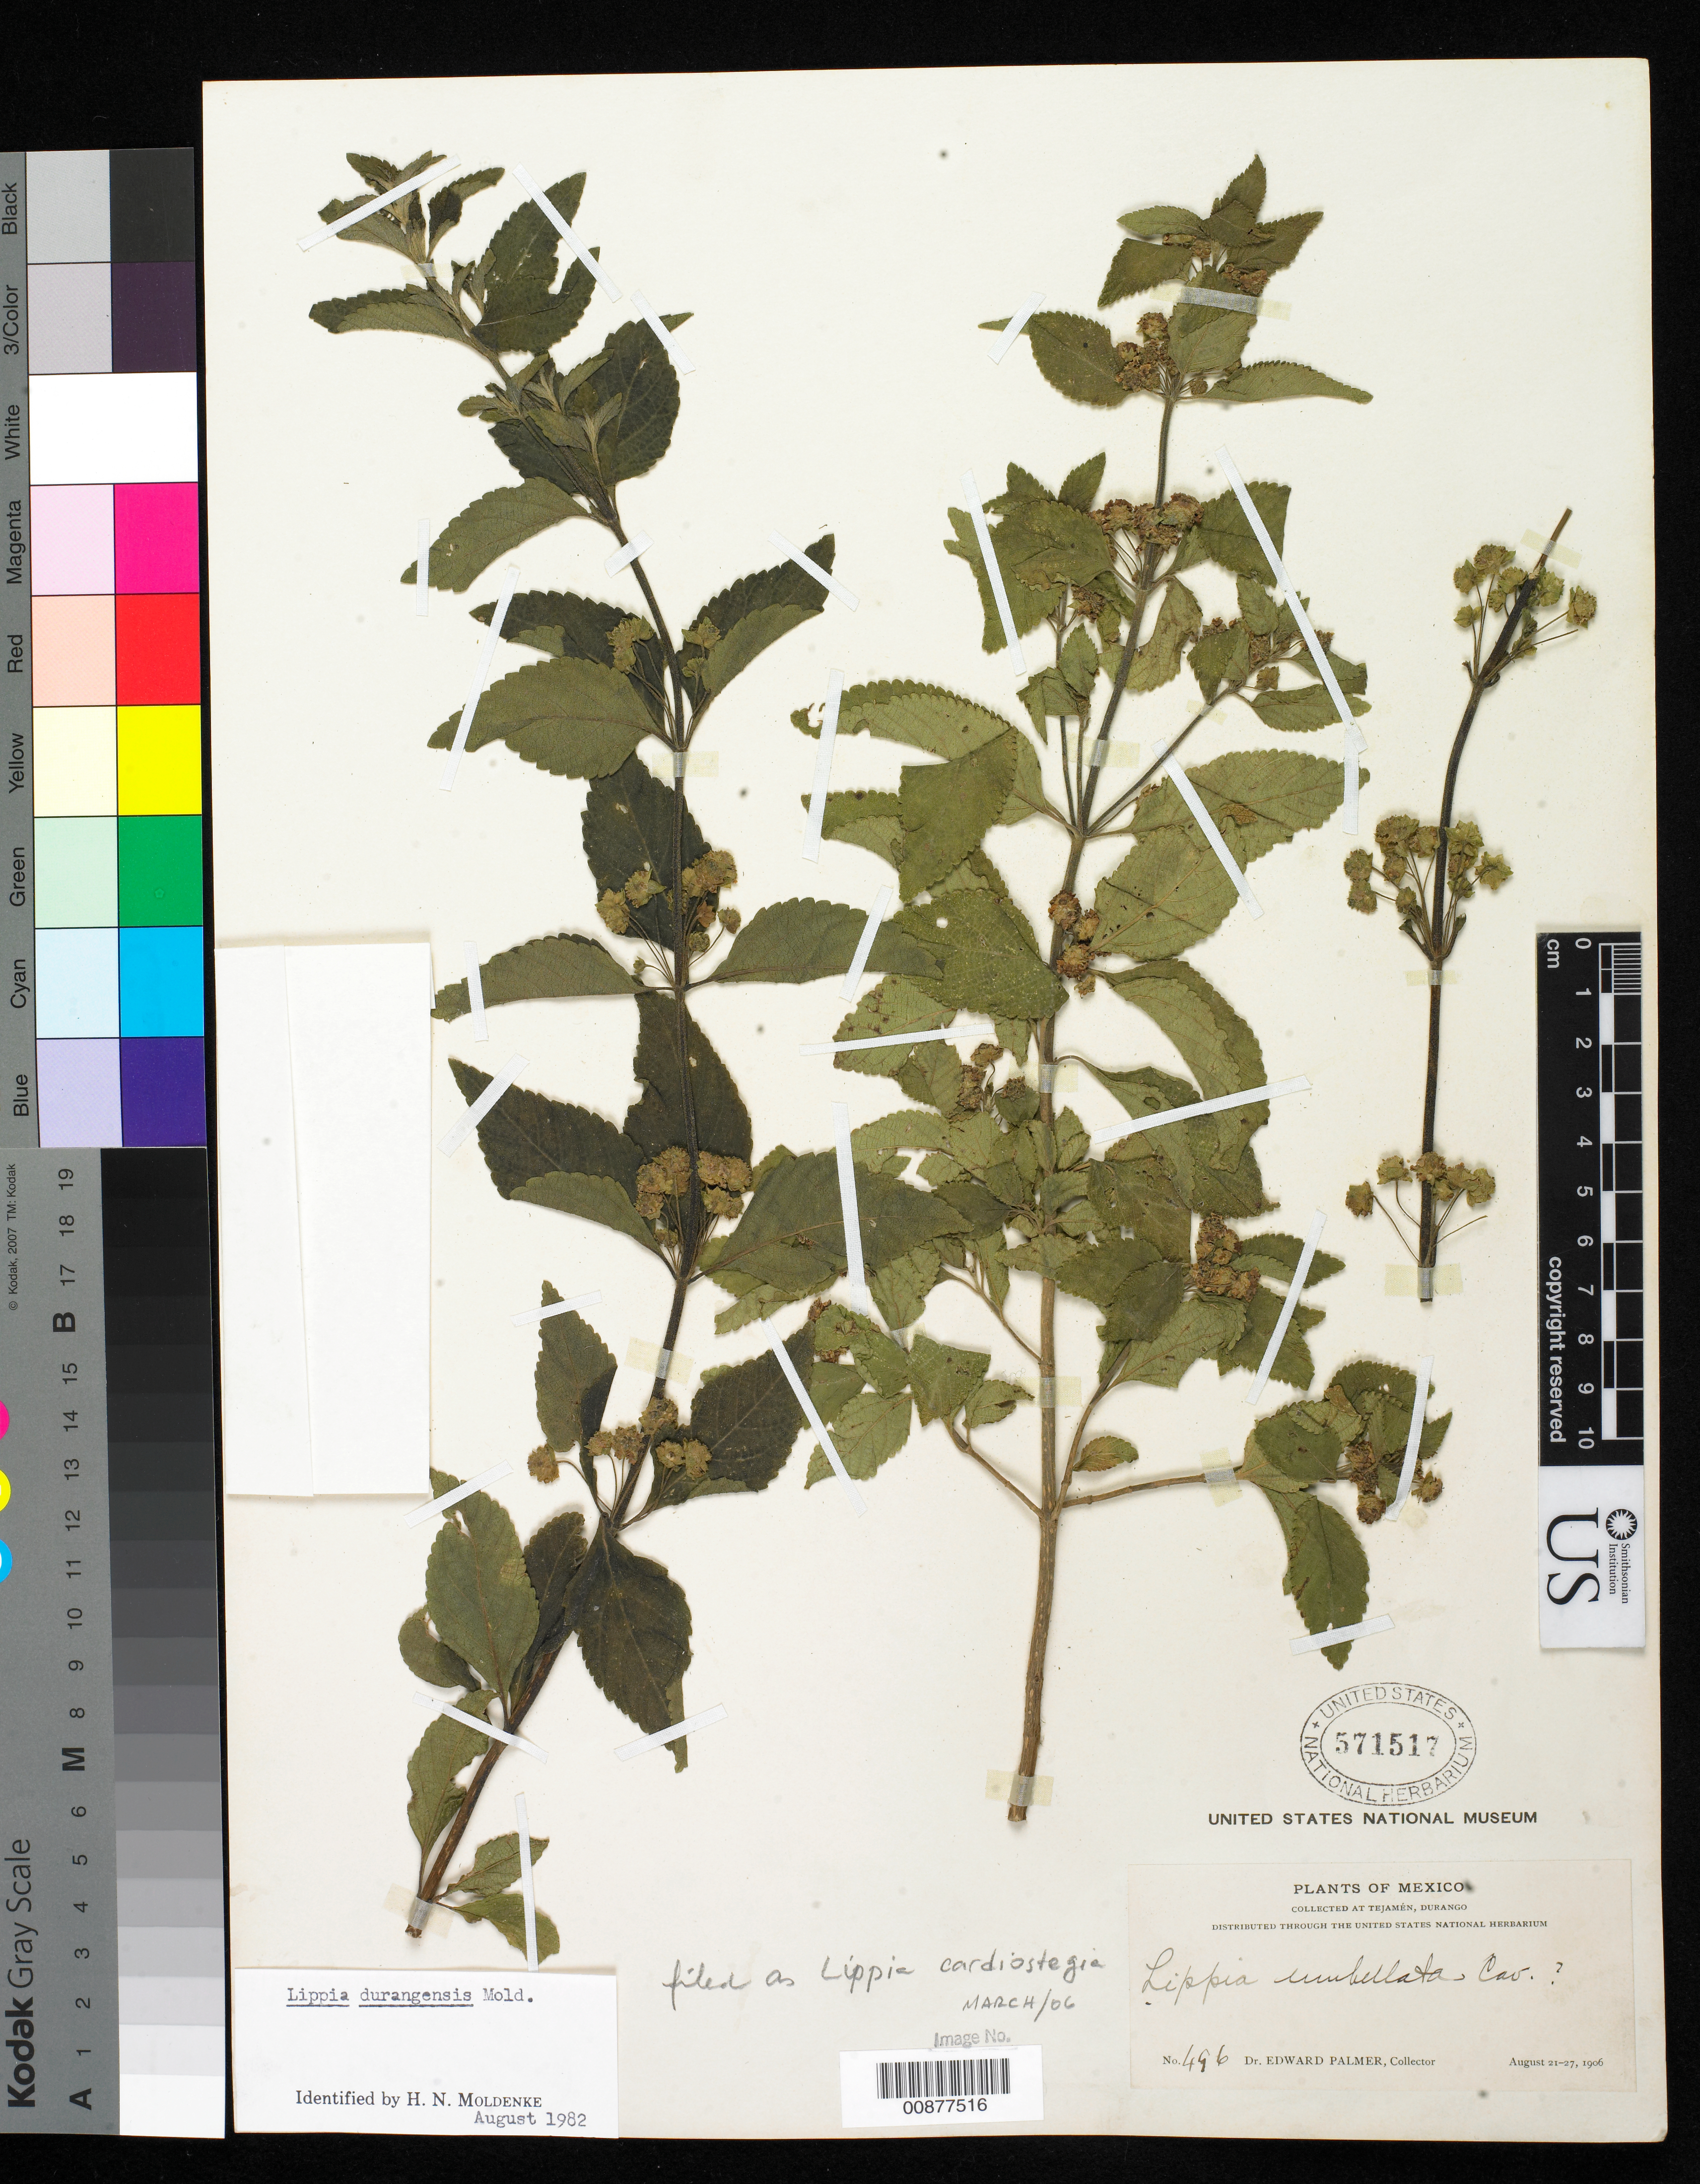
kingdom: Plantae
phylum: Tracheophyta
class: Magnoliopsida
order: Lamiales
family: Verbenaceae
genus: Lippia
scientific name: Lippia cardiostegia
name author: Benth.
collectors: E. Palmer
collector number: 496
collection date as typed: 21 Aug 1906 to 27 Aug 1906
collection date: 1906-08-21/1906-08-27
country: Mexico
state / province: Durango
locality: Tejamén, Durango.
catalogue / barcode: US 571517